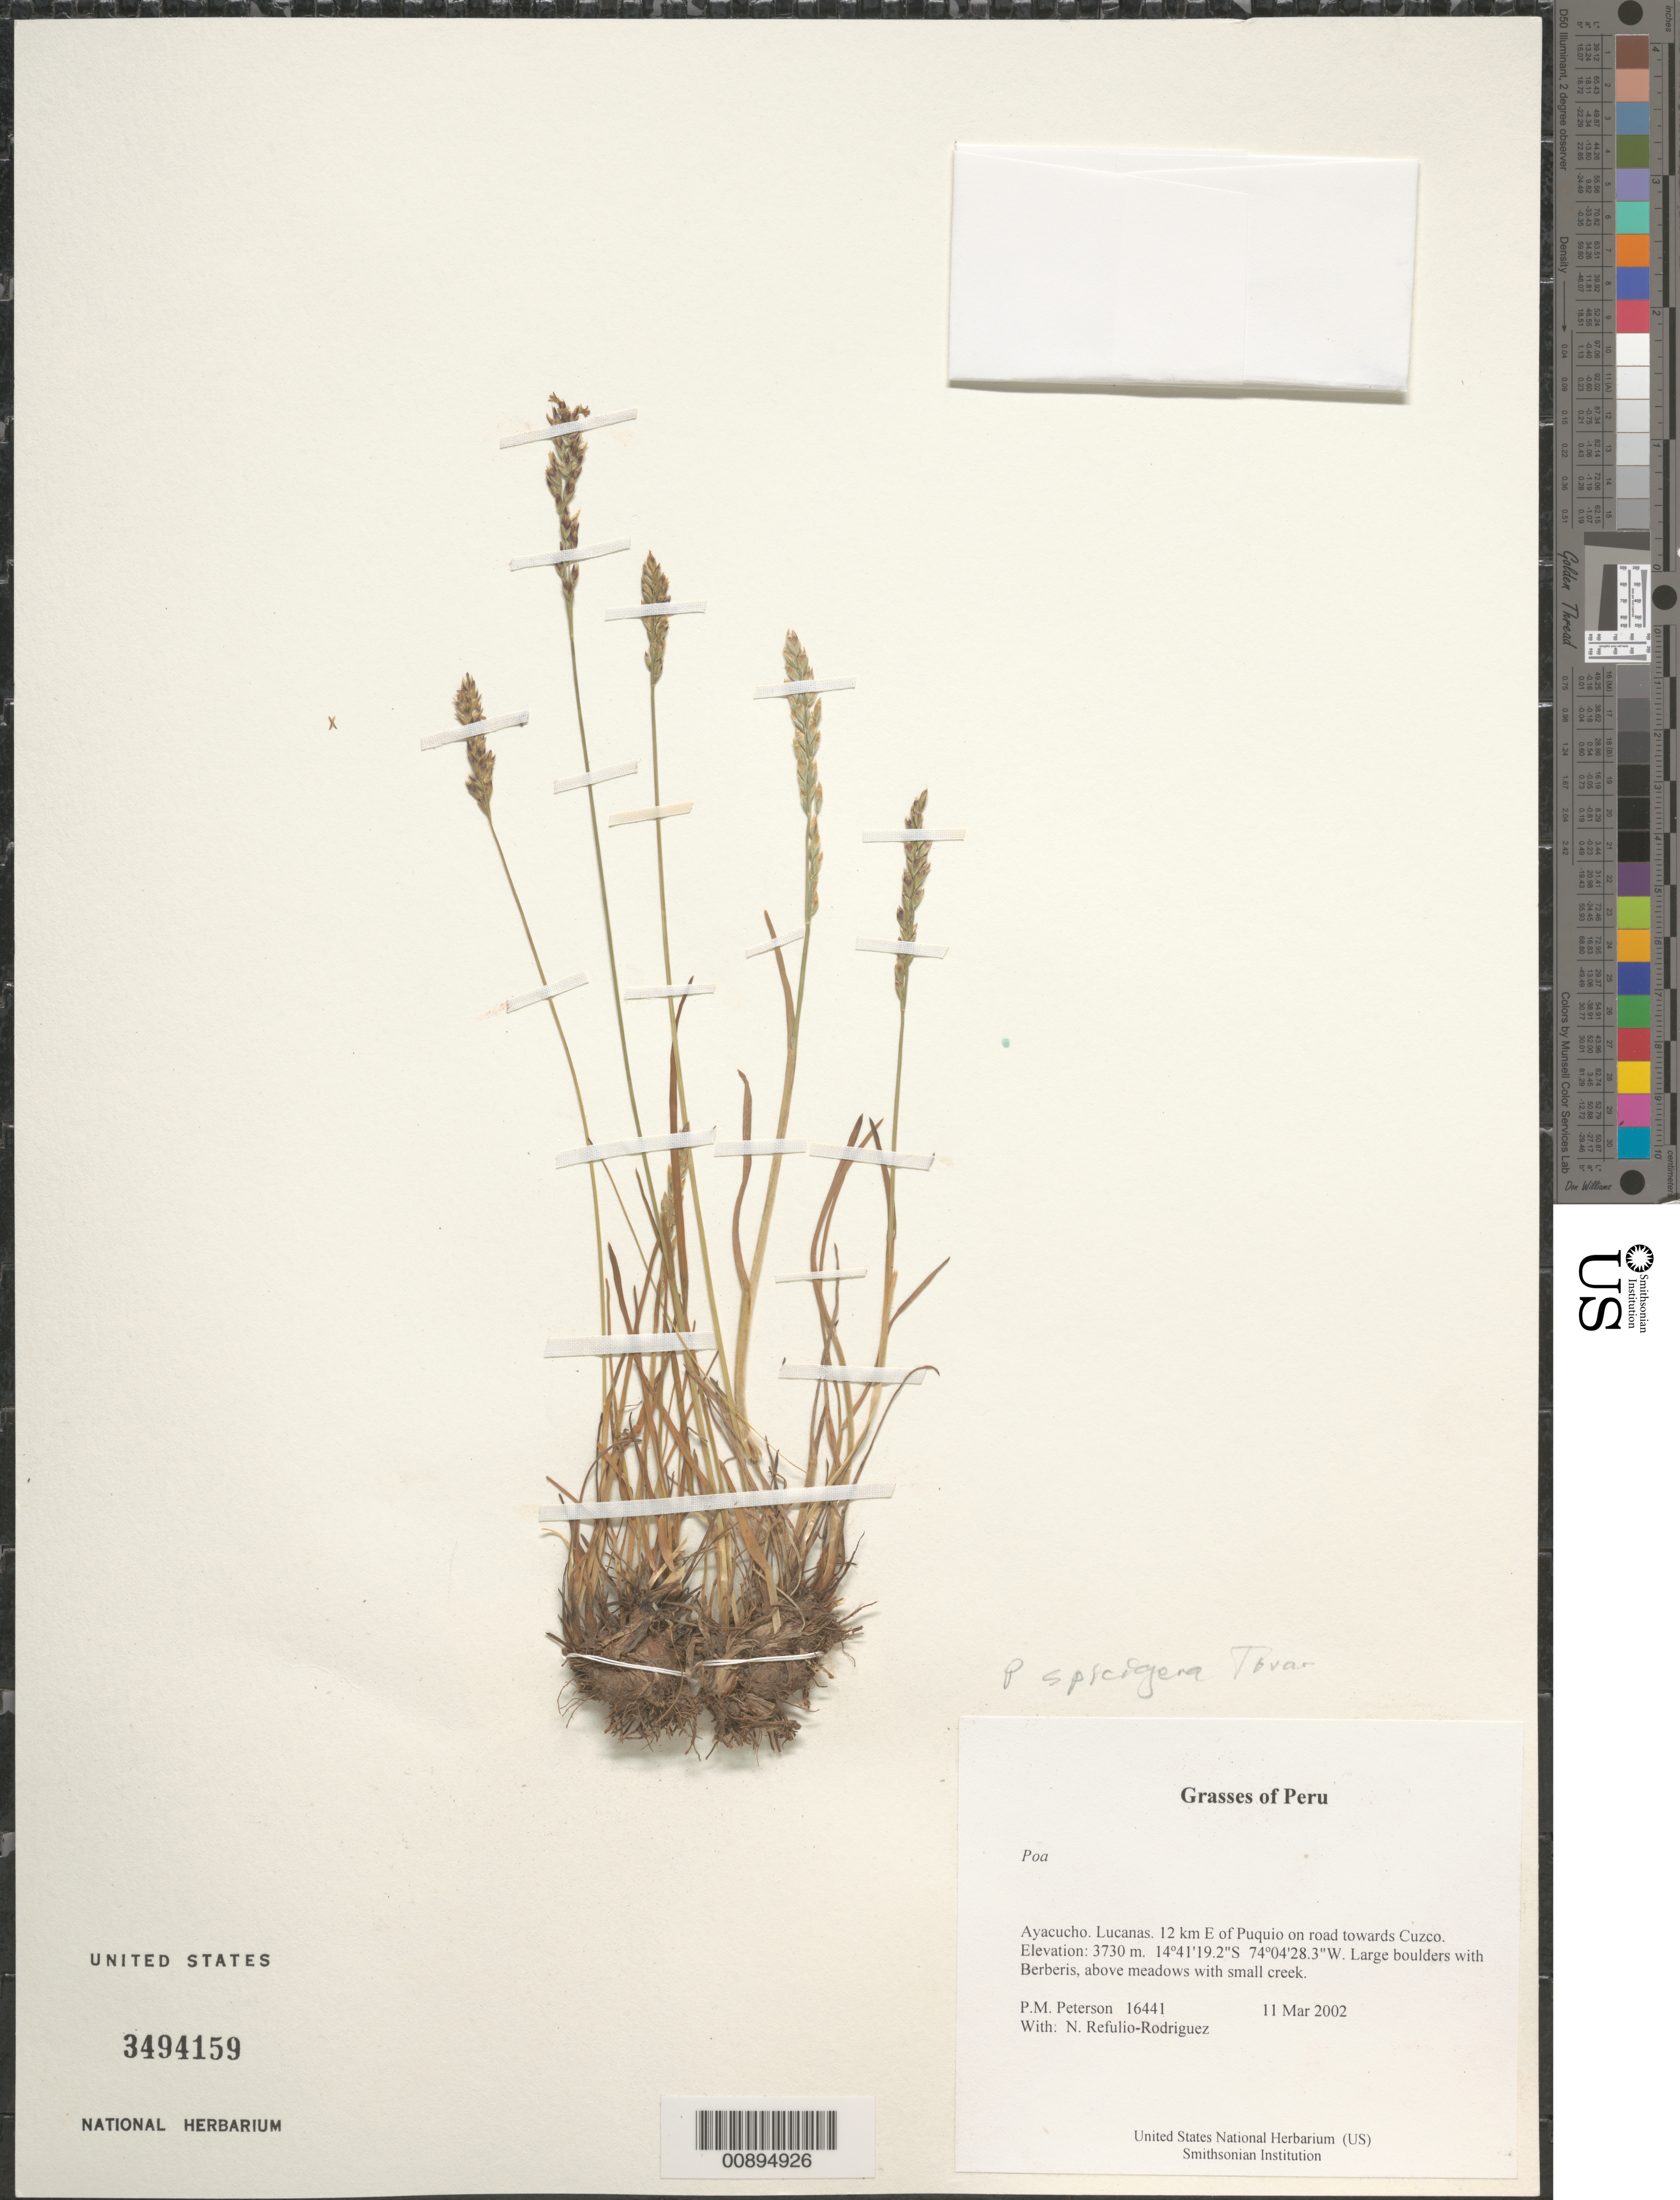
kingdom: Plantae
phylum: Tracheophyta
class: Liliopsida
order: Poales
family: Poaceae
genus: Poa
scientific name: Poa spicigera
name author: Tovar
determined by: Soreng, Robert J., Research Associate (BOT), Smithsonian Institution - National Museum of Natural History (UNITED STATES)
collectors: P. M. Peterson & N. Refulio-Rodríguez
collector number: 16441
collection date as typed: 11 Mar 2002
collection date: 2002-03-11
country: Peru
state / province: Ayacucho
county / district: Lucanas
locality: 12 km E of Puquio on road towards Cuzco.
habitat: Large boulders with ~Berberis~, above meadows with small creek.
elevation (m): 3730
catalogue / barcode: US 3494159